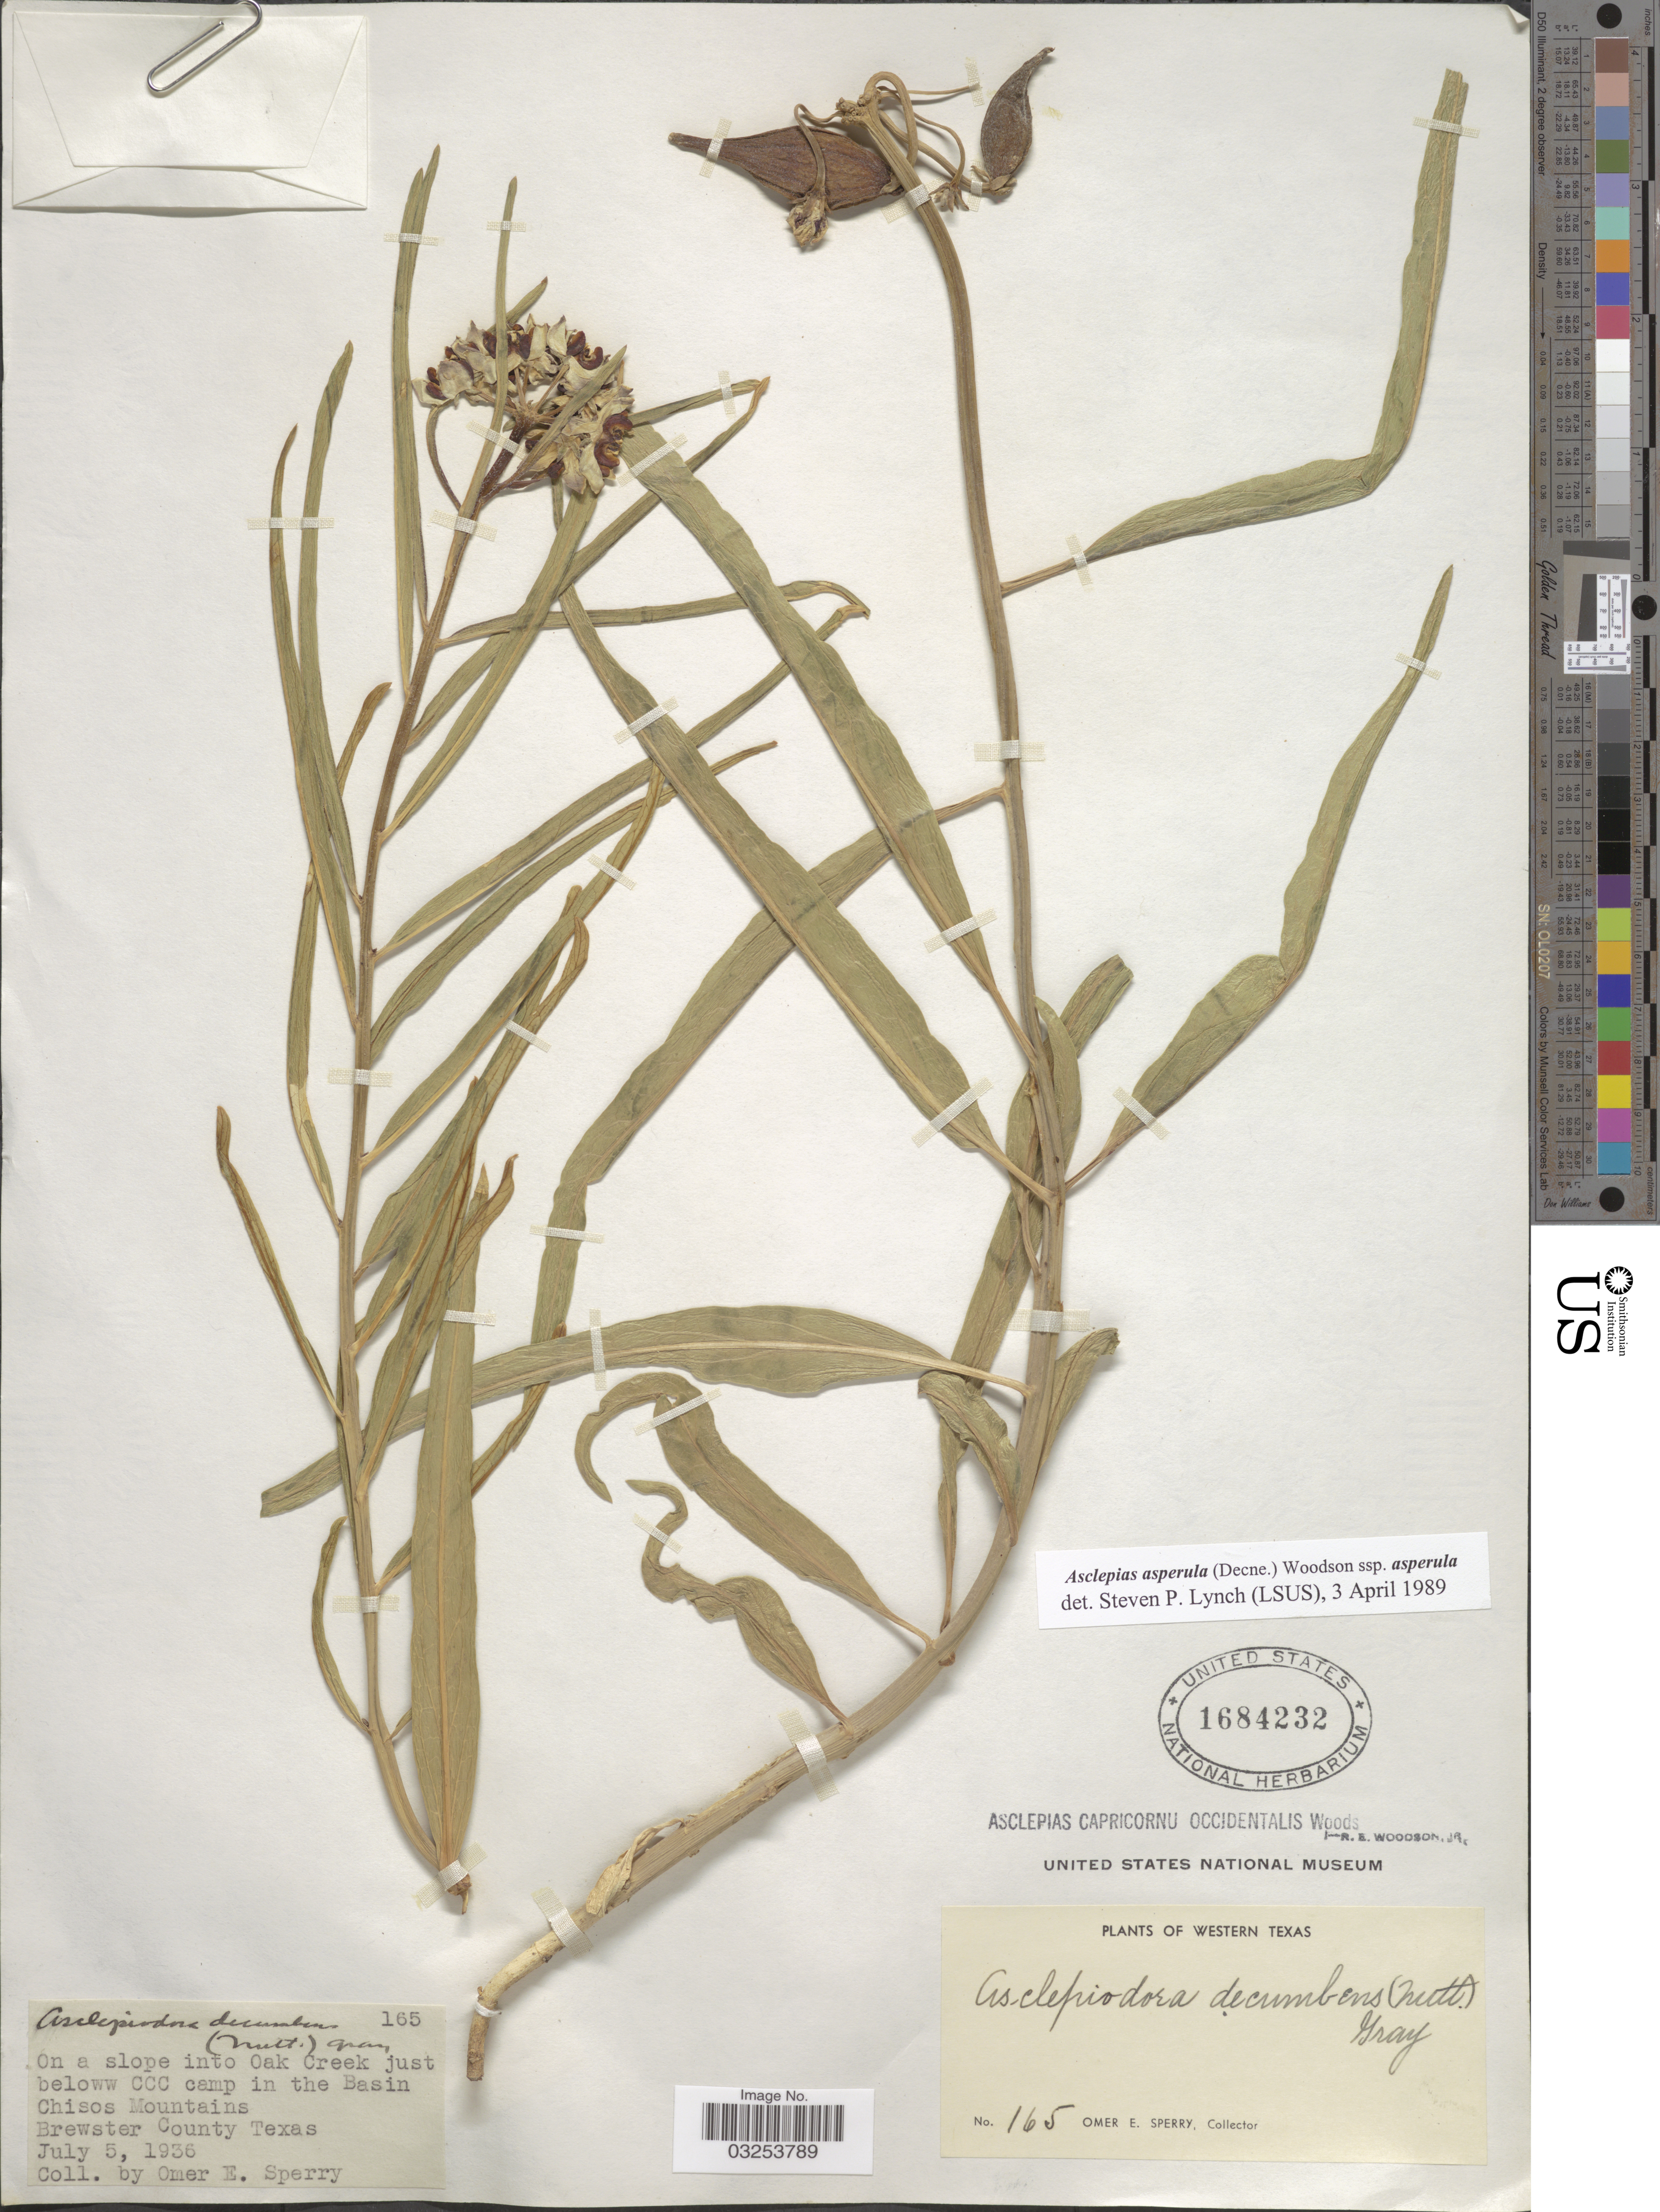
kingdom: Plantae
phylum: Tracheophyta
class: Magnoliopsida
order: Gentianales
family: Apocynaceae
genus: Asclepias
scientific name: Asclepias asperula subsp. asperula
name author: (Decne.) Woodson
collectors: O. E. Sperry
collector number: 165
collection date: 1936-07-05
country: United States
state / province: Texas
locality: Western Texas. On a slope into Oak Creek just beloww CCC camp in the Basin Chisos Mountains Brewster County.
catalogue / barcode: US 1684232